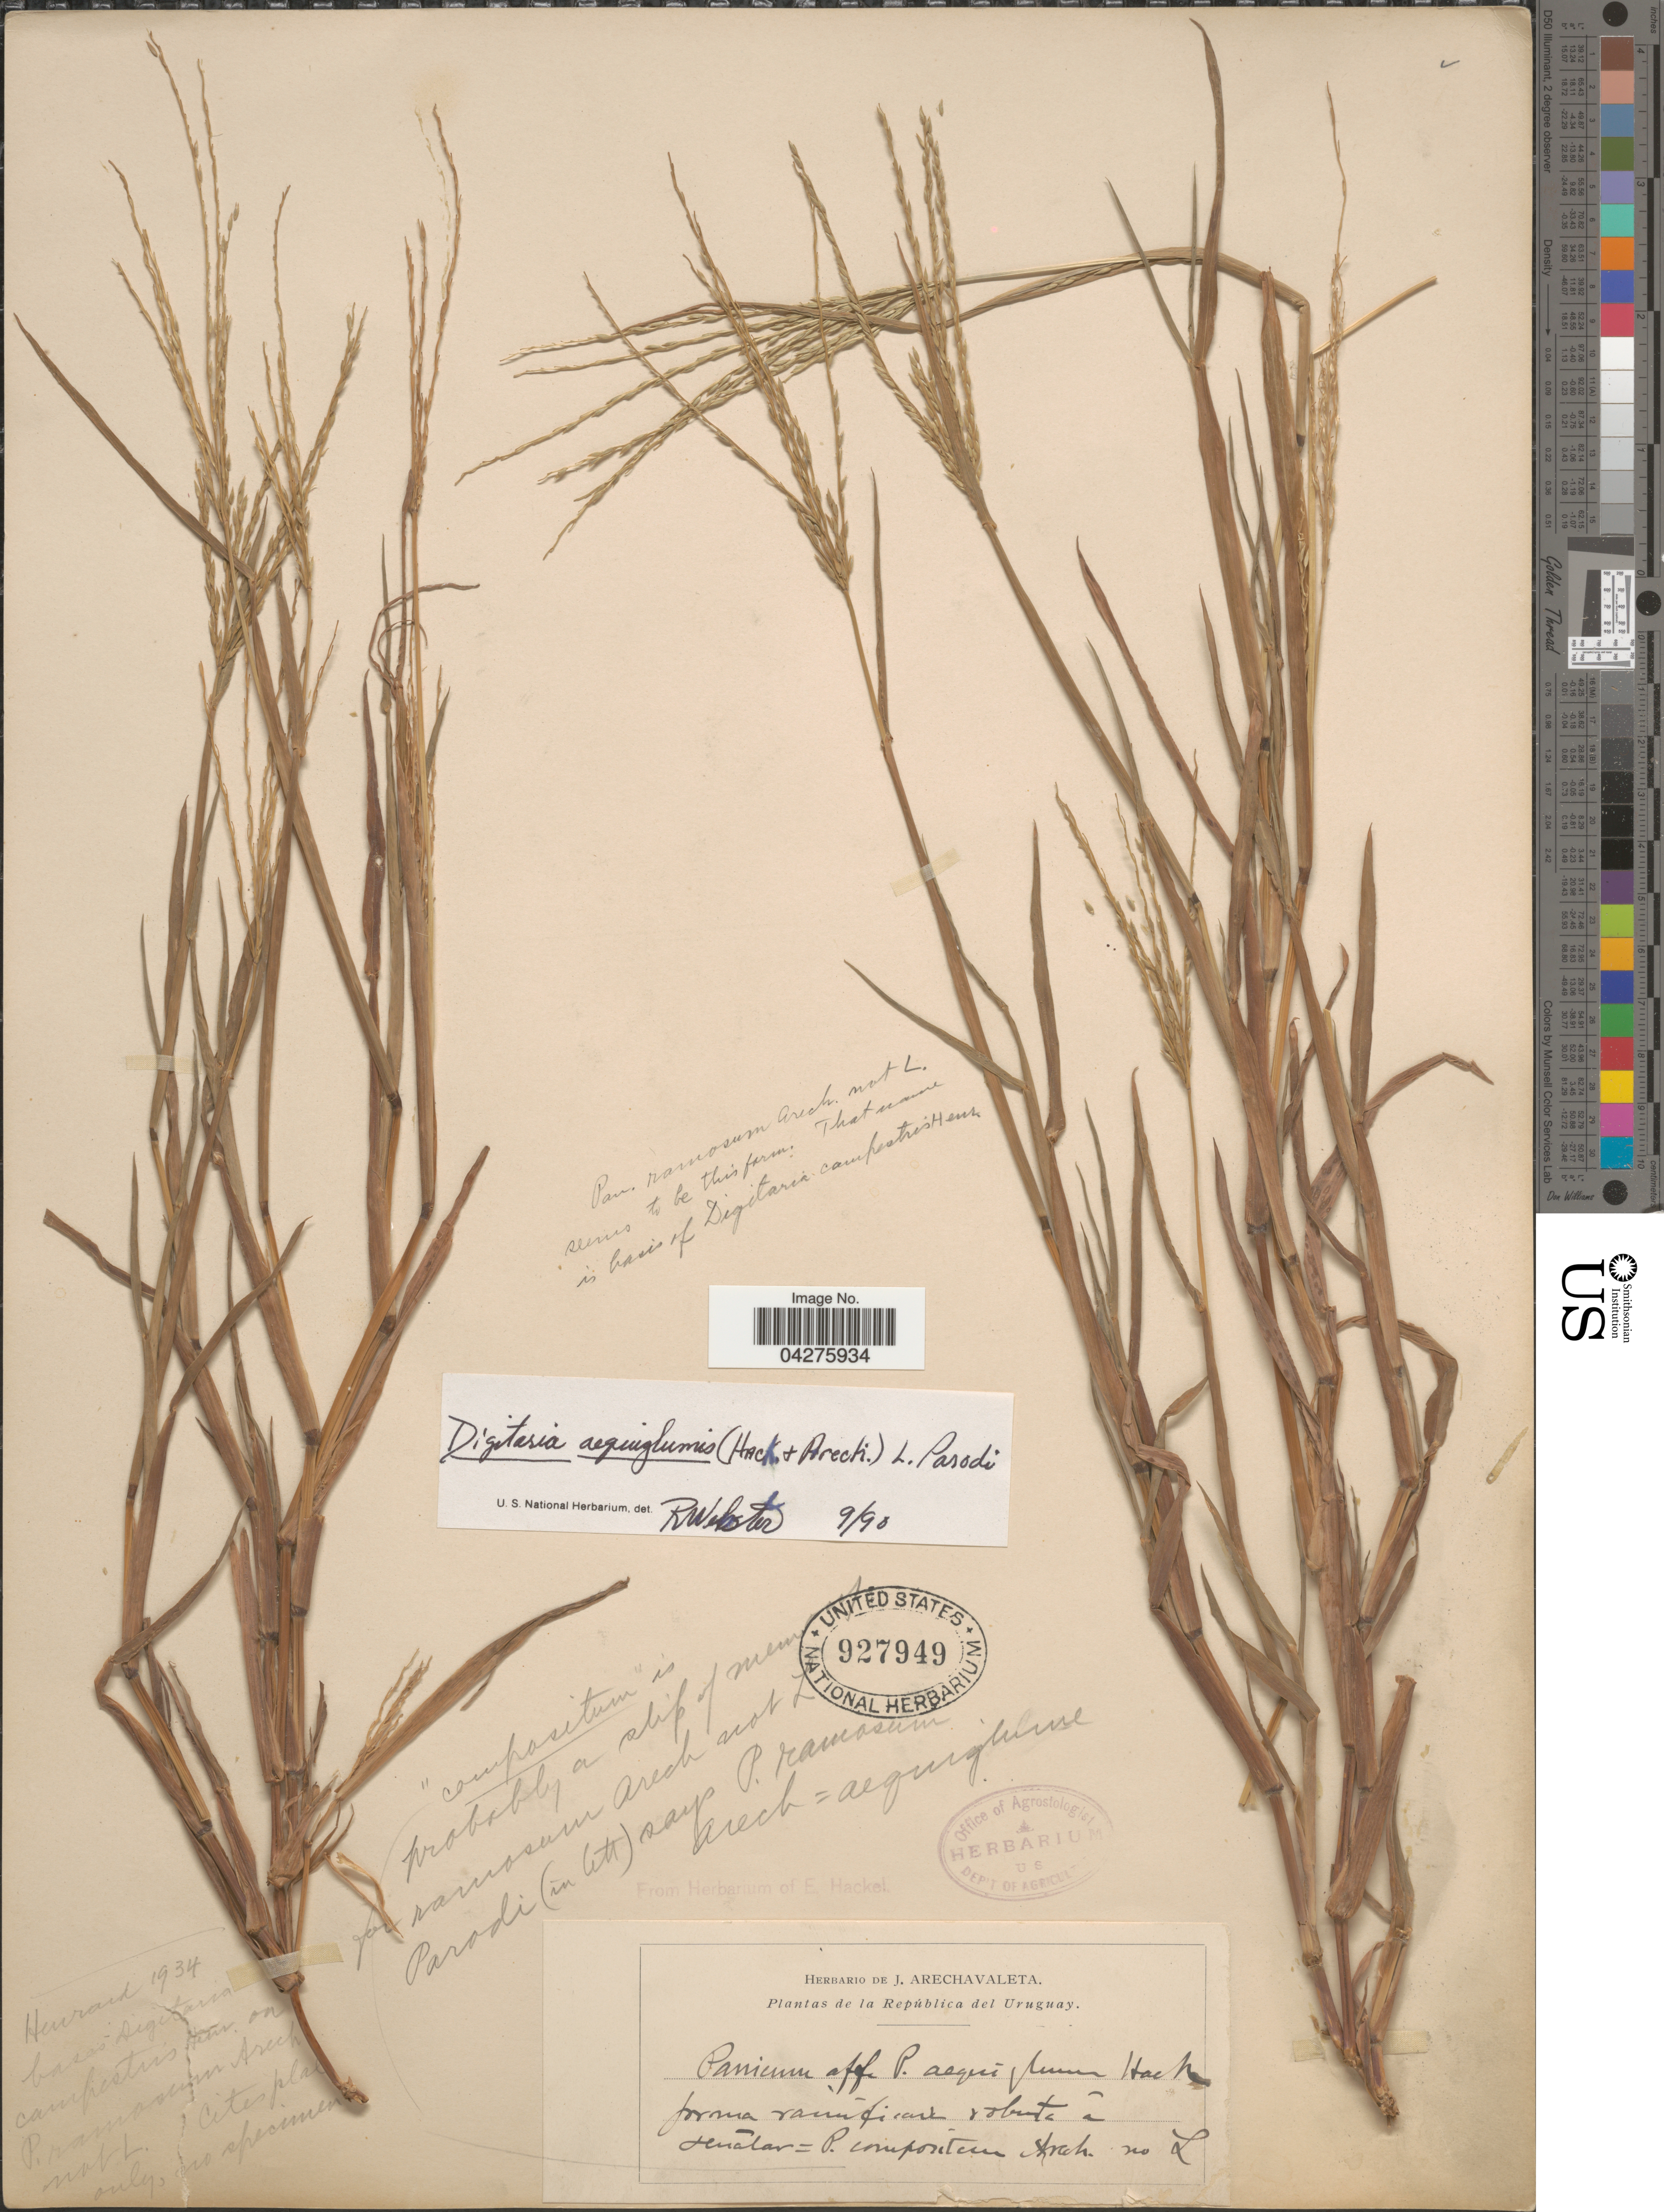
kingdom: Plantae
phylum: Tracheophyta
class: Liliopsida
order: Poales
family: Poaceae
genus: Digitaria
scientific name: Digitaria aequiglumis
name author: (Hack. & Arechav.) Parodi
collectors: ex herb. de J. Arechavaleta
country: Uruguay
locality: República del Uruguay.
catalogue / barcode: US 927949